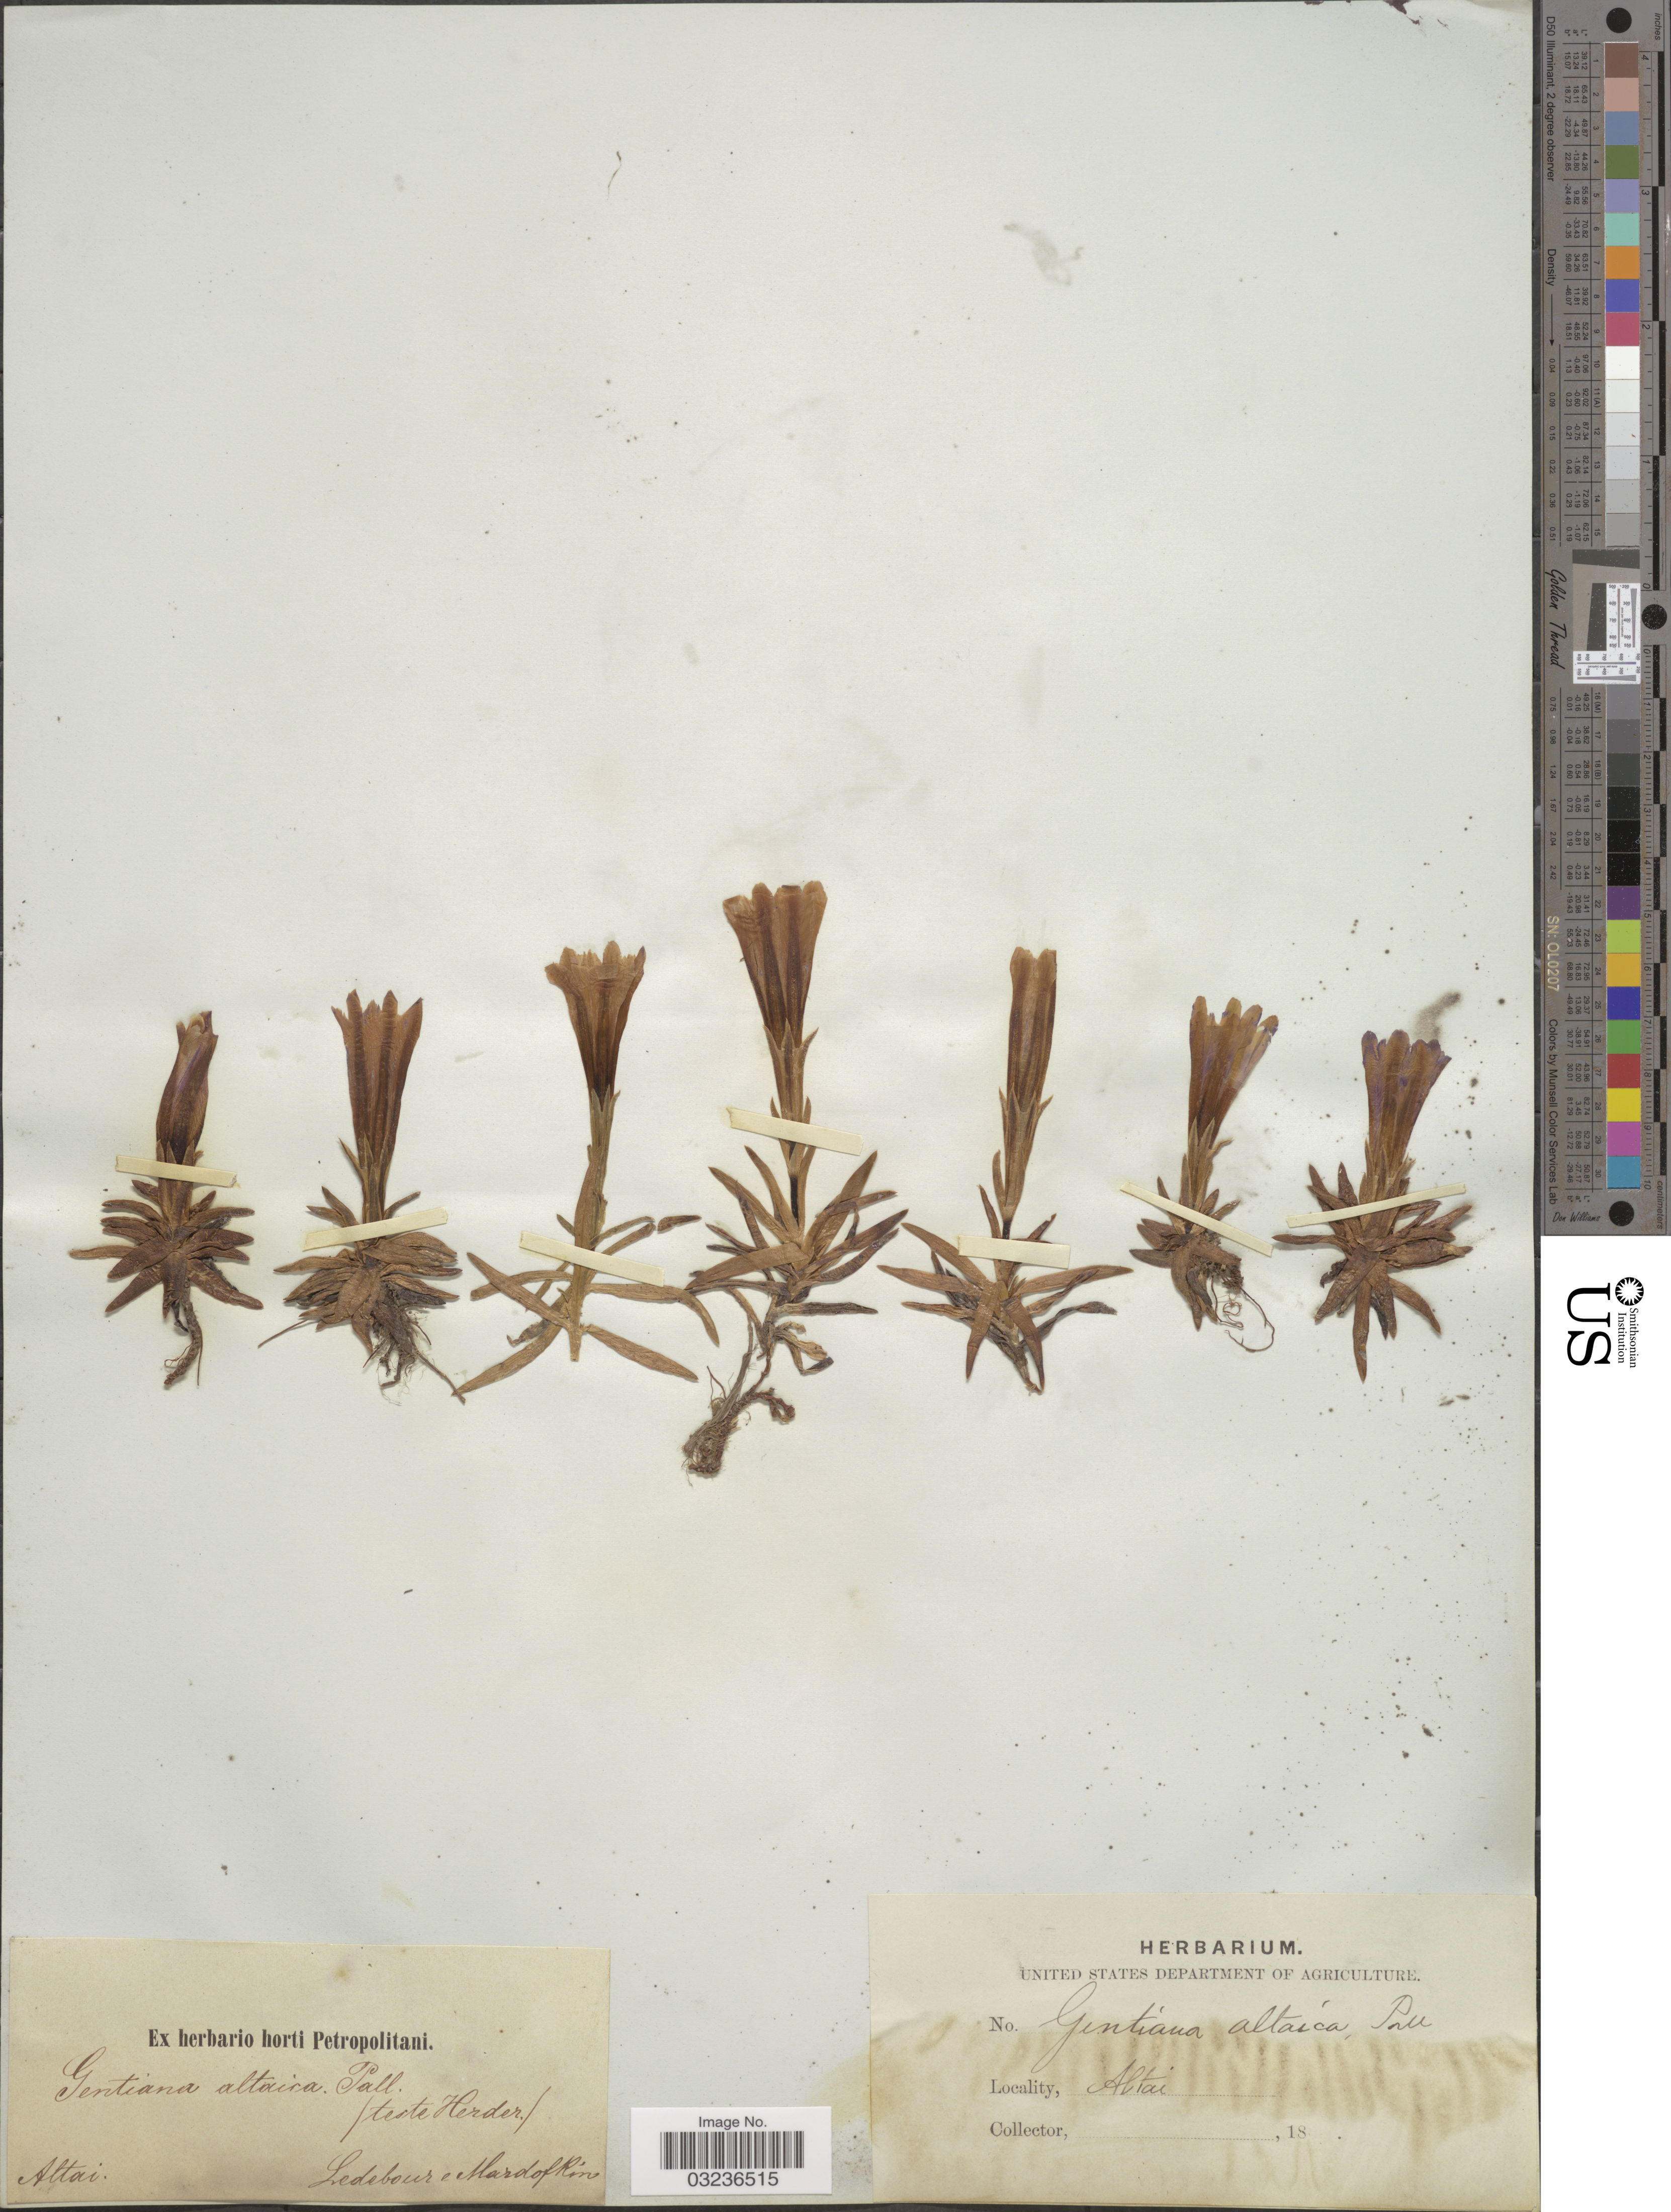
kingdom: Plantae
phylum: Tracheophyta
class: Magnoliopsida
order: Gentianales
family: Gentianaceae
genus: Gentiana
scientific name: Gentiana altaica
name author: Laxm.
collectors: Ledebour & Mardofkin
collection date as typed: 18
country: Russian Federation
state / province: Altai Republic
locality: Altai.